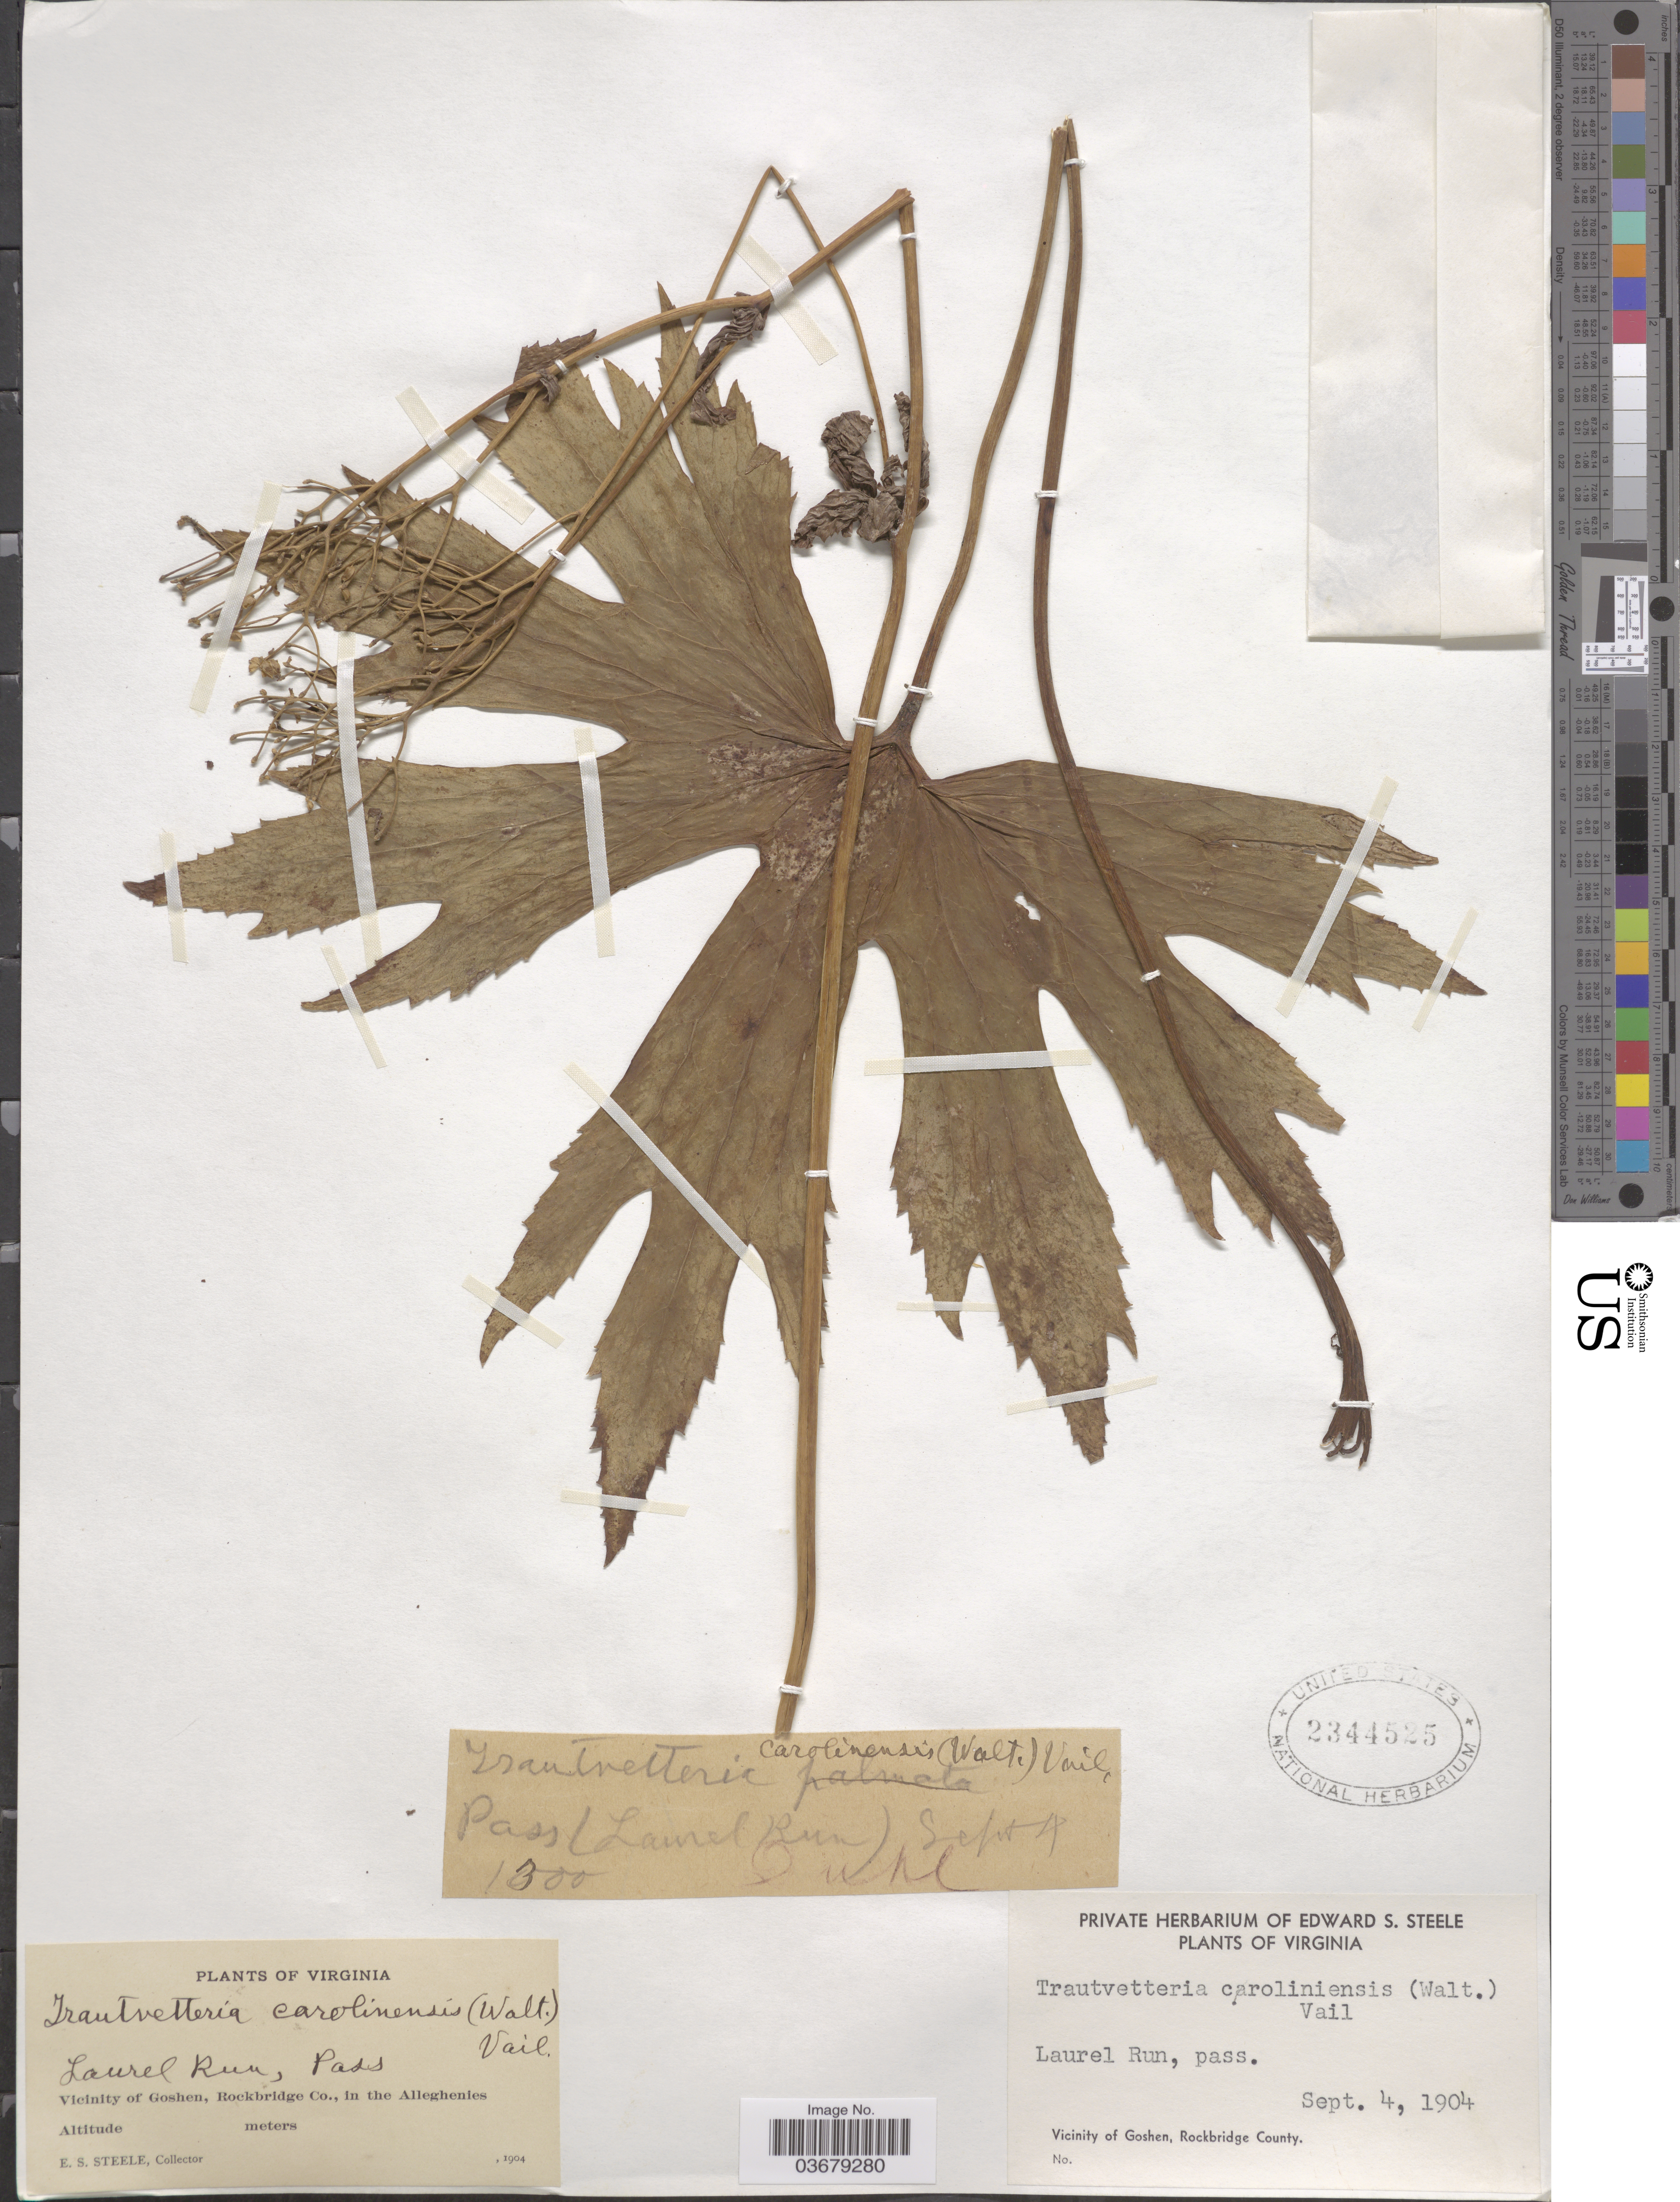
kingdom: Plantae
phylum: Tracheophyta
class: Magnoliopsida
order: Ranunculales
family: Ranunculaceae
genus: Trautvetteria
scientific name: Trautvetteria caroliniensis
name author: (Walter) Vail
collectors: E. Steele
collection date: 1904-09-04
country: United States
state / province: Virginia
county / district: Rockbridge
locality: Laurel Run, pass. Vicinity of Goshen, Rockbridge County. In the Alleghenies.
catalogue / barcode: US 2344525